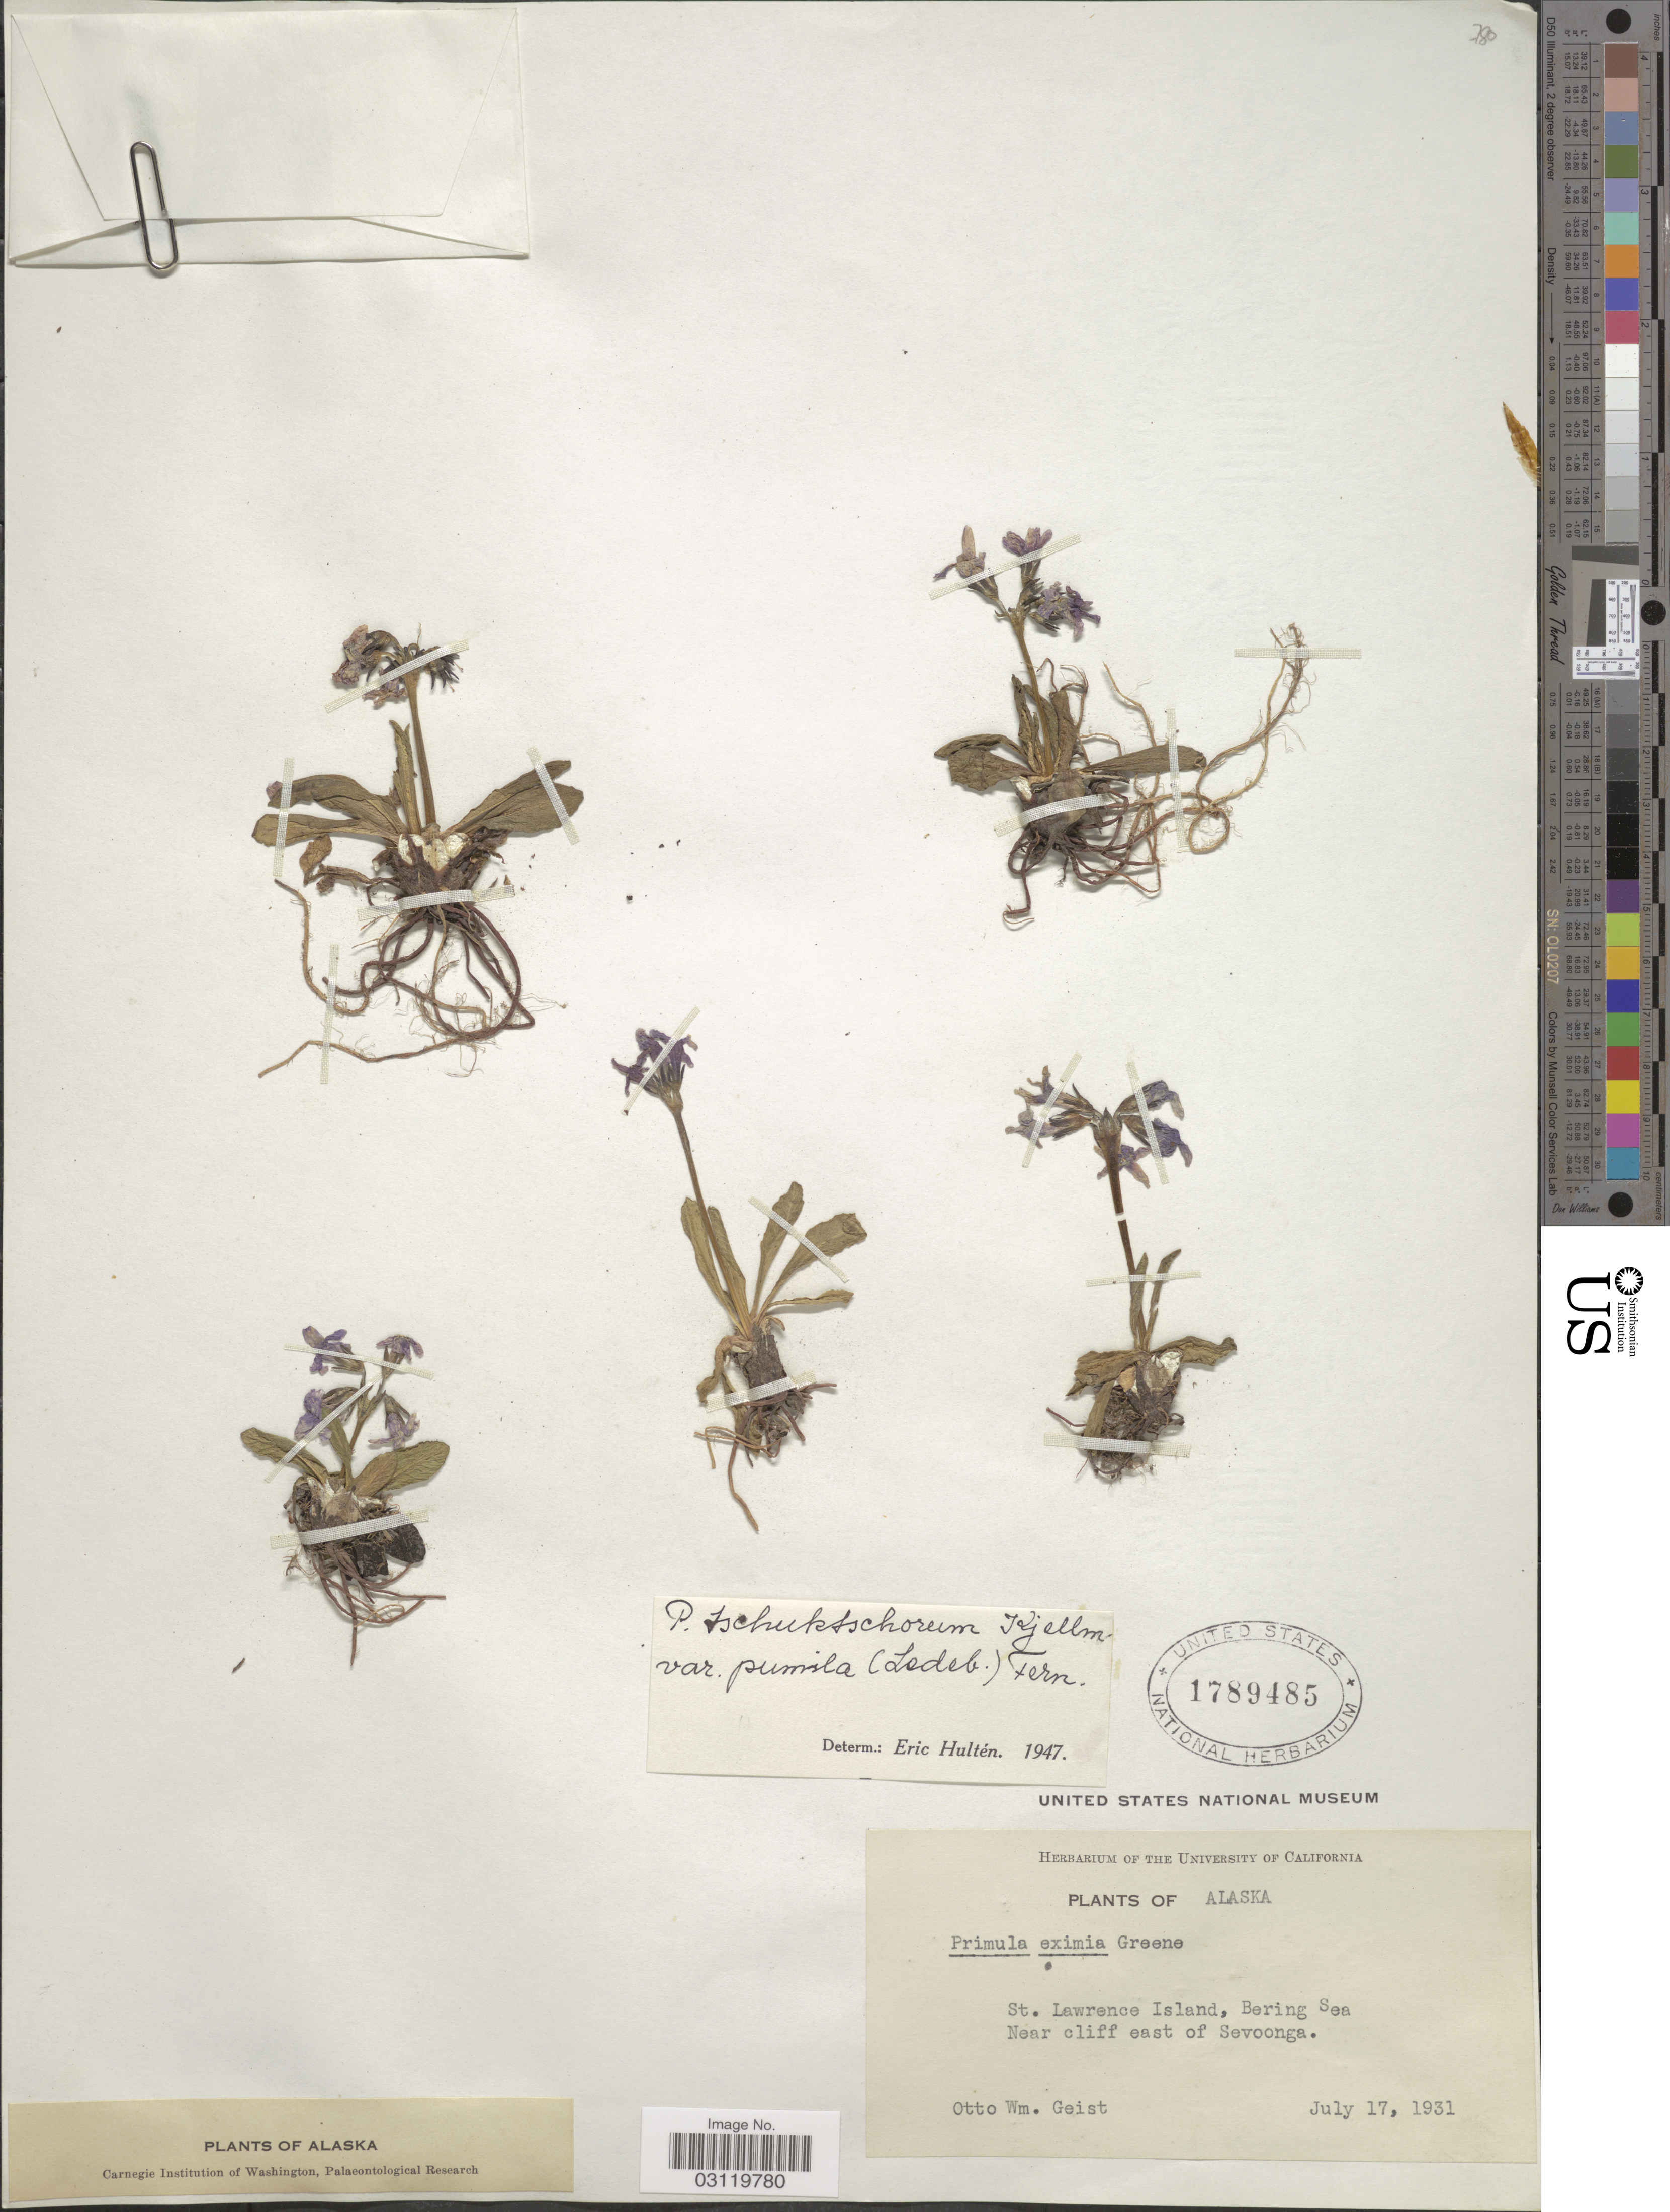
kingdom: Plantae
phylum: Tracheophyta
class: Magnoliopsida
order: Ericales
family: Primulaceae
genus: Primula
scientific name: Primula tschuktschorum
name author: Kjellm.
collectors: O. Geist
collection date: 1931-07-17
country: United States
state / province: Alaska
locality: St. Lawrence Island, Bering Sea. Near cliff east of Sevoonga.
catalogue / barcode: US 1789485